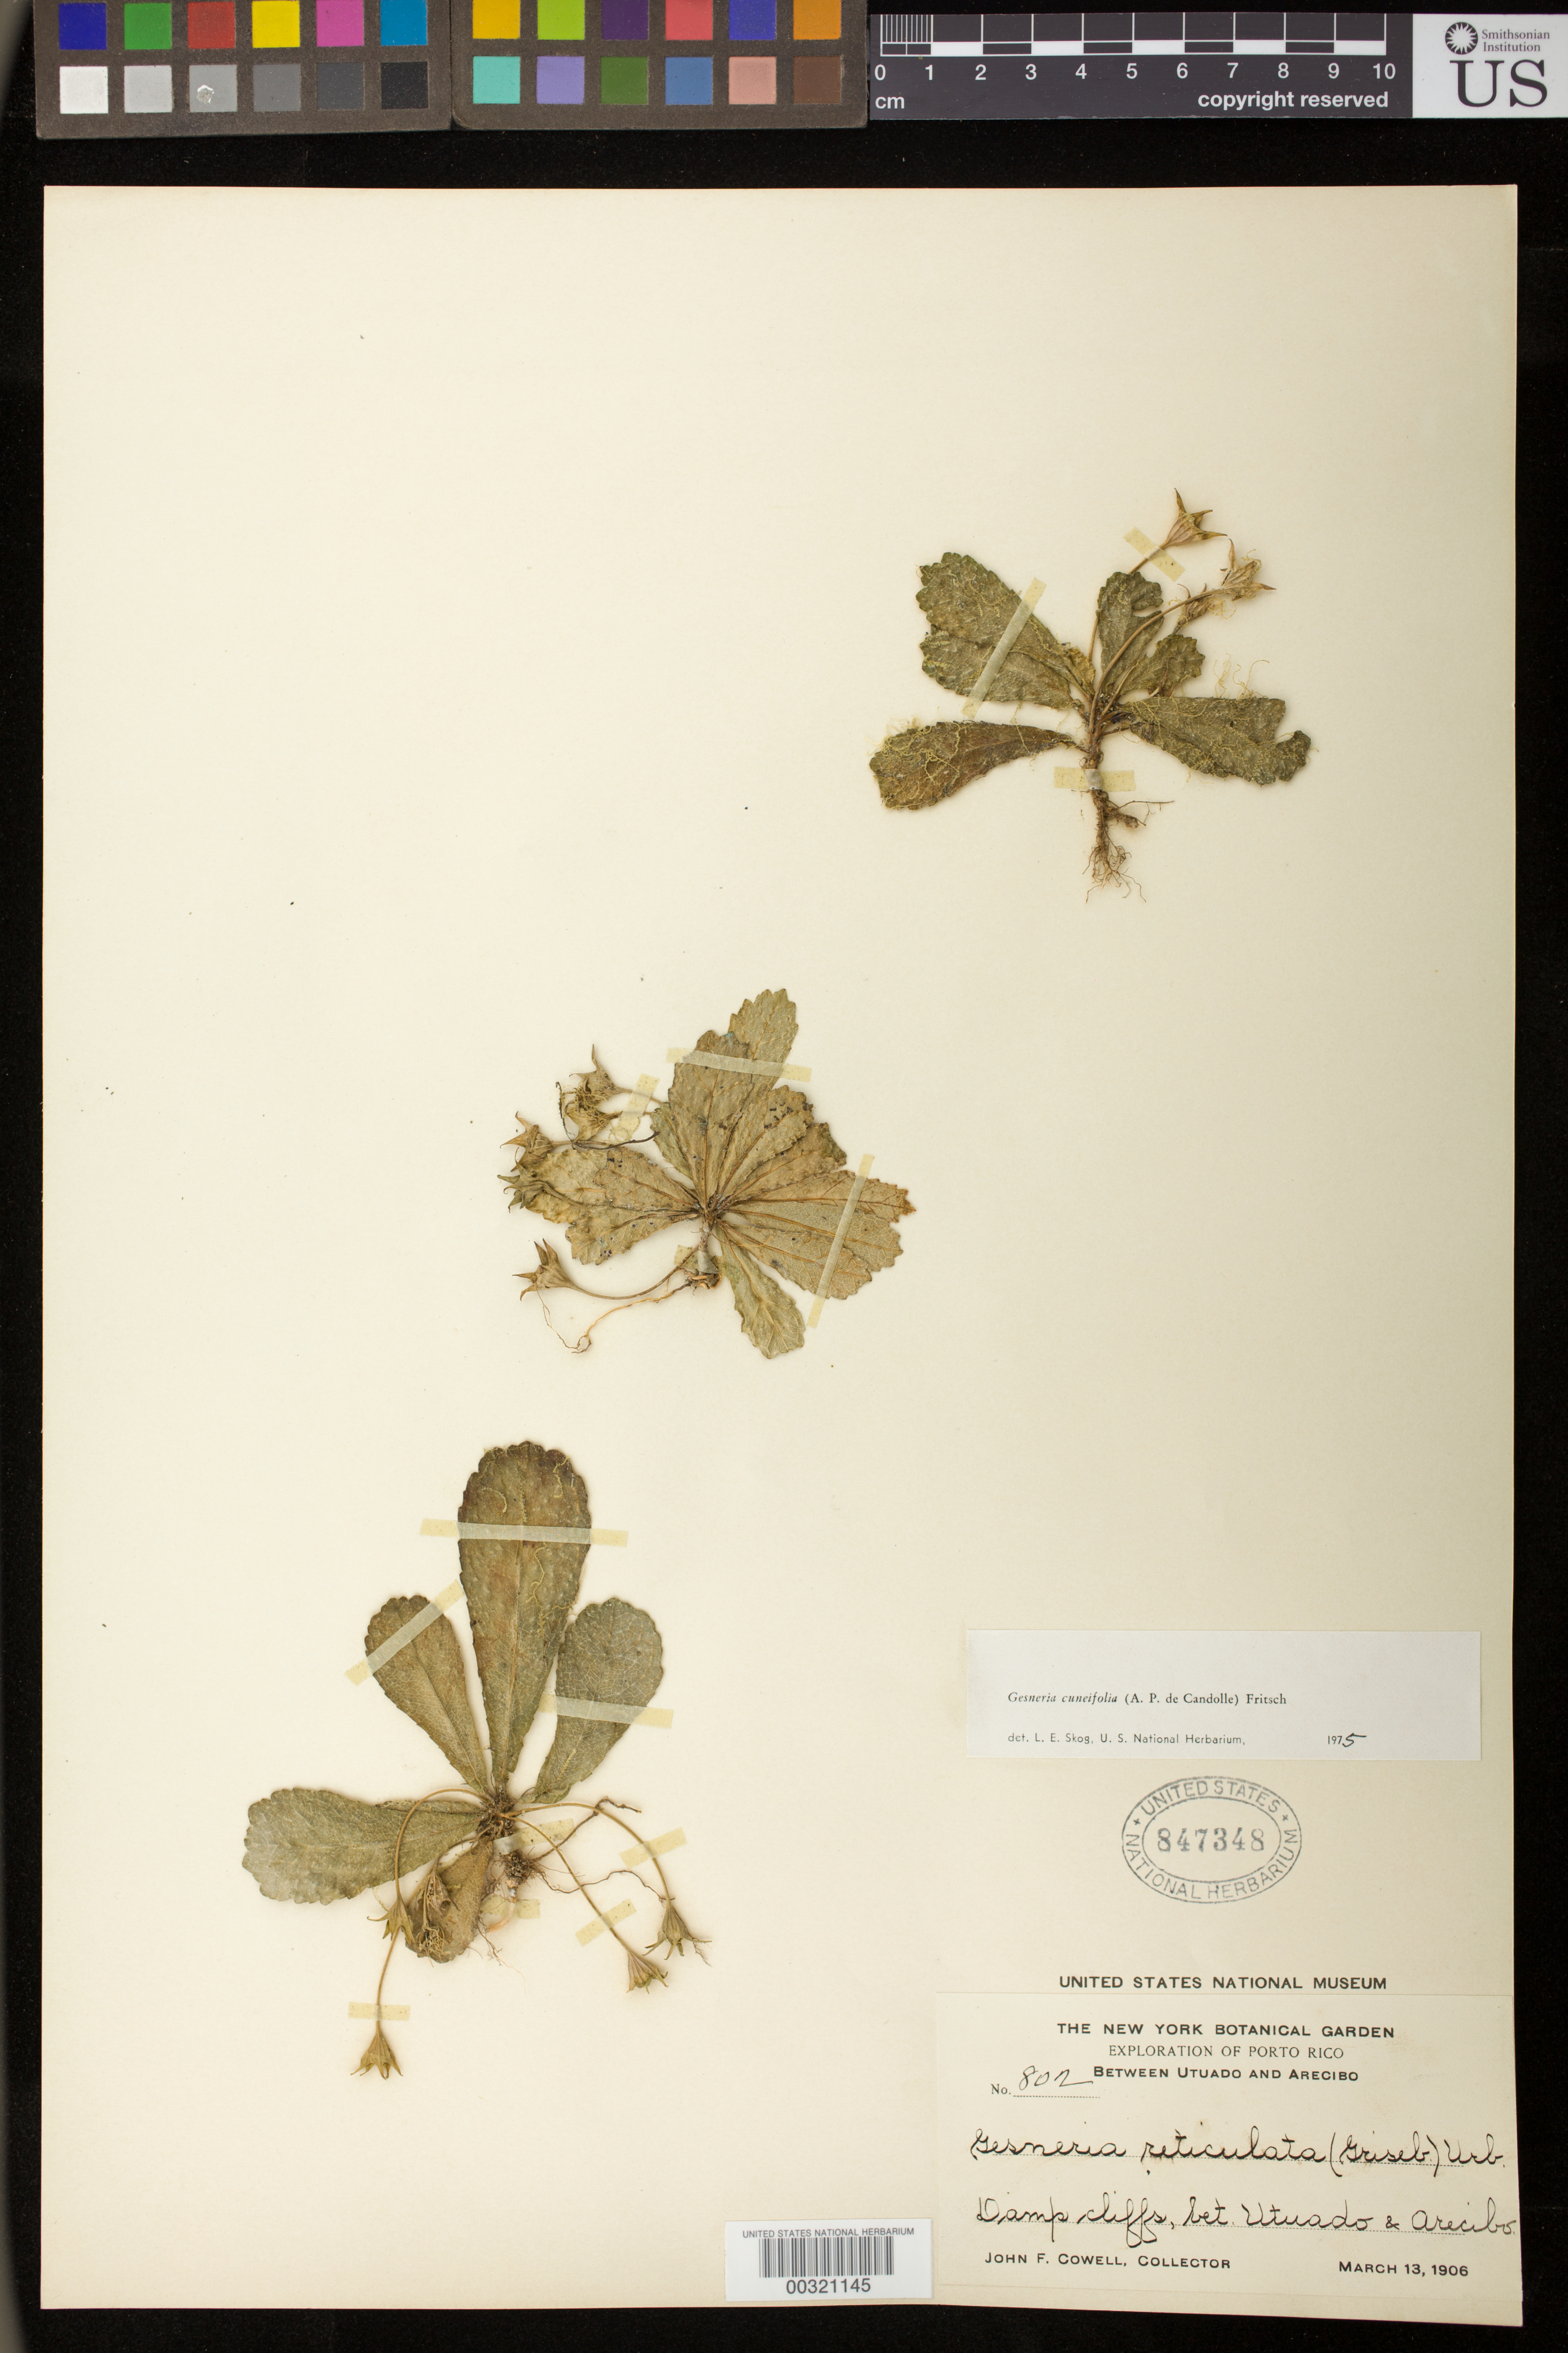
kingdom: Plantae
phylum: Tracheophyta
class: Magnoliopsida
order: Lamiales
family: Gesneriaceae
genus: Gesneria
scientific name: Gesneria cuneifolia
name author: (DC.) Fritsch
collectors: J. F. Cowell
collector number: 802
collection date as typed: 13 Mar 1906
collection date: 1906-03-13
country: Puerto Rico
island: Puerto Rico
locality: Between Utuado and Arecibo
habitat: Damp cliffs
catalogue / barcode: US 847348